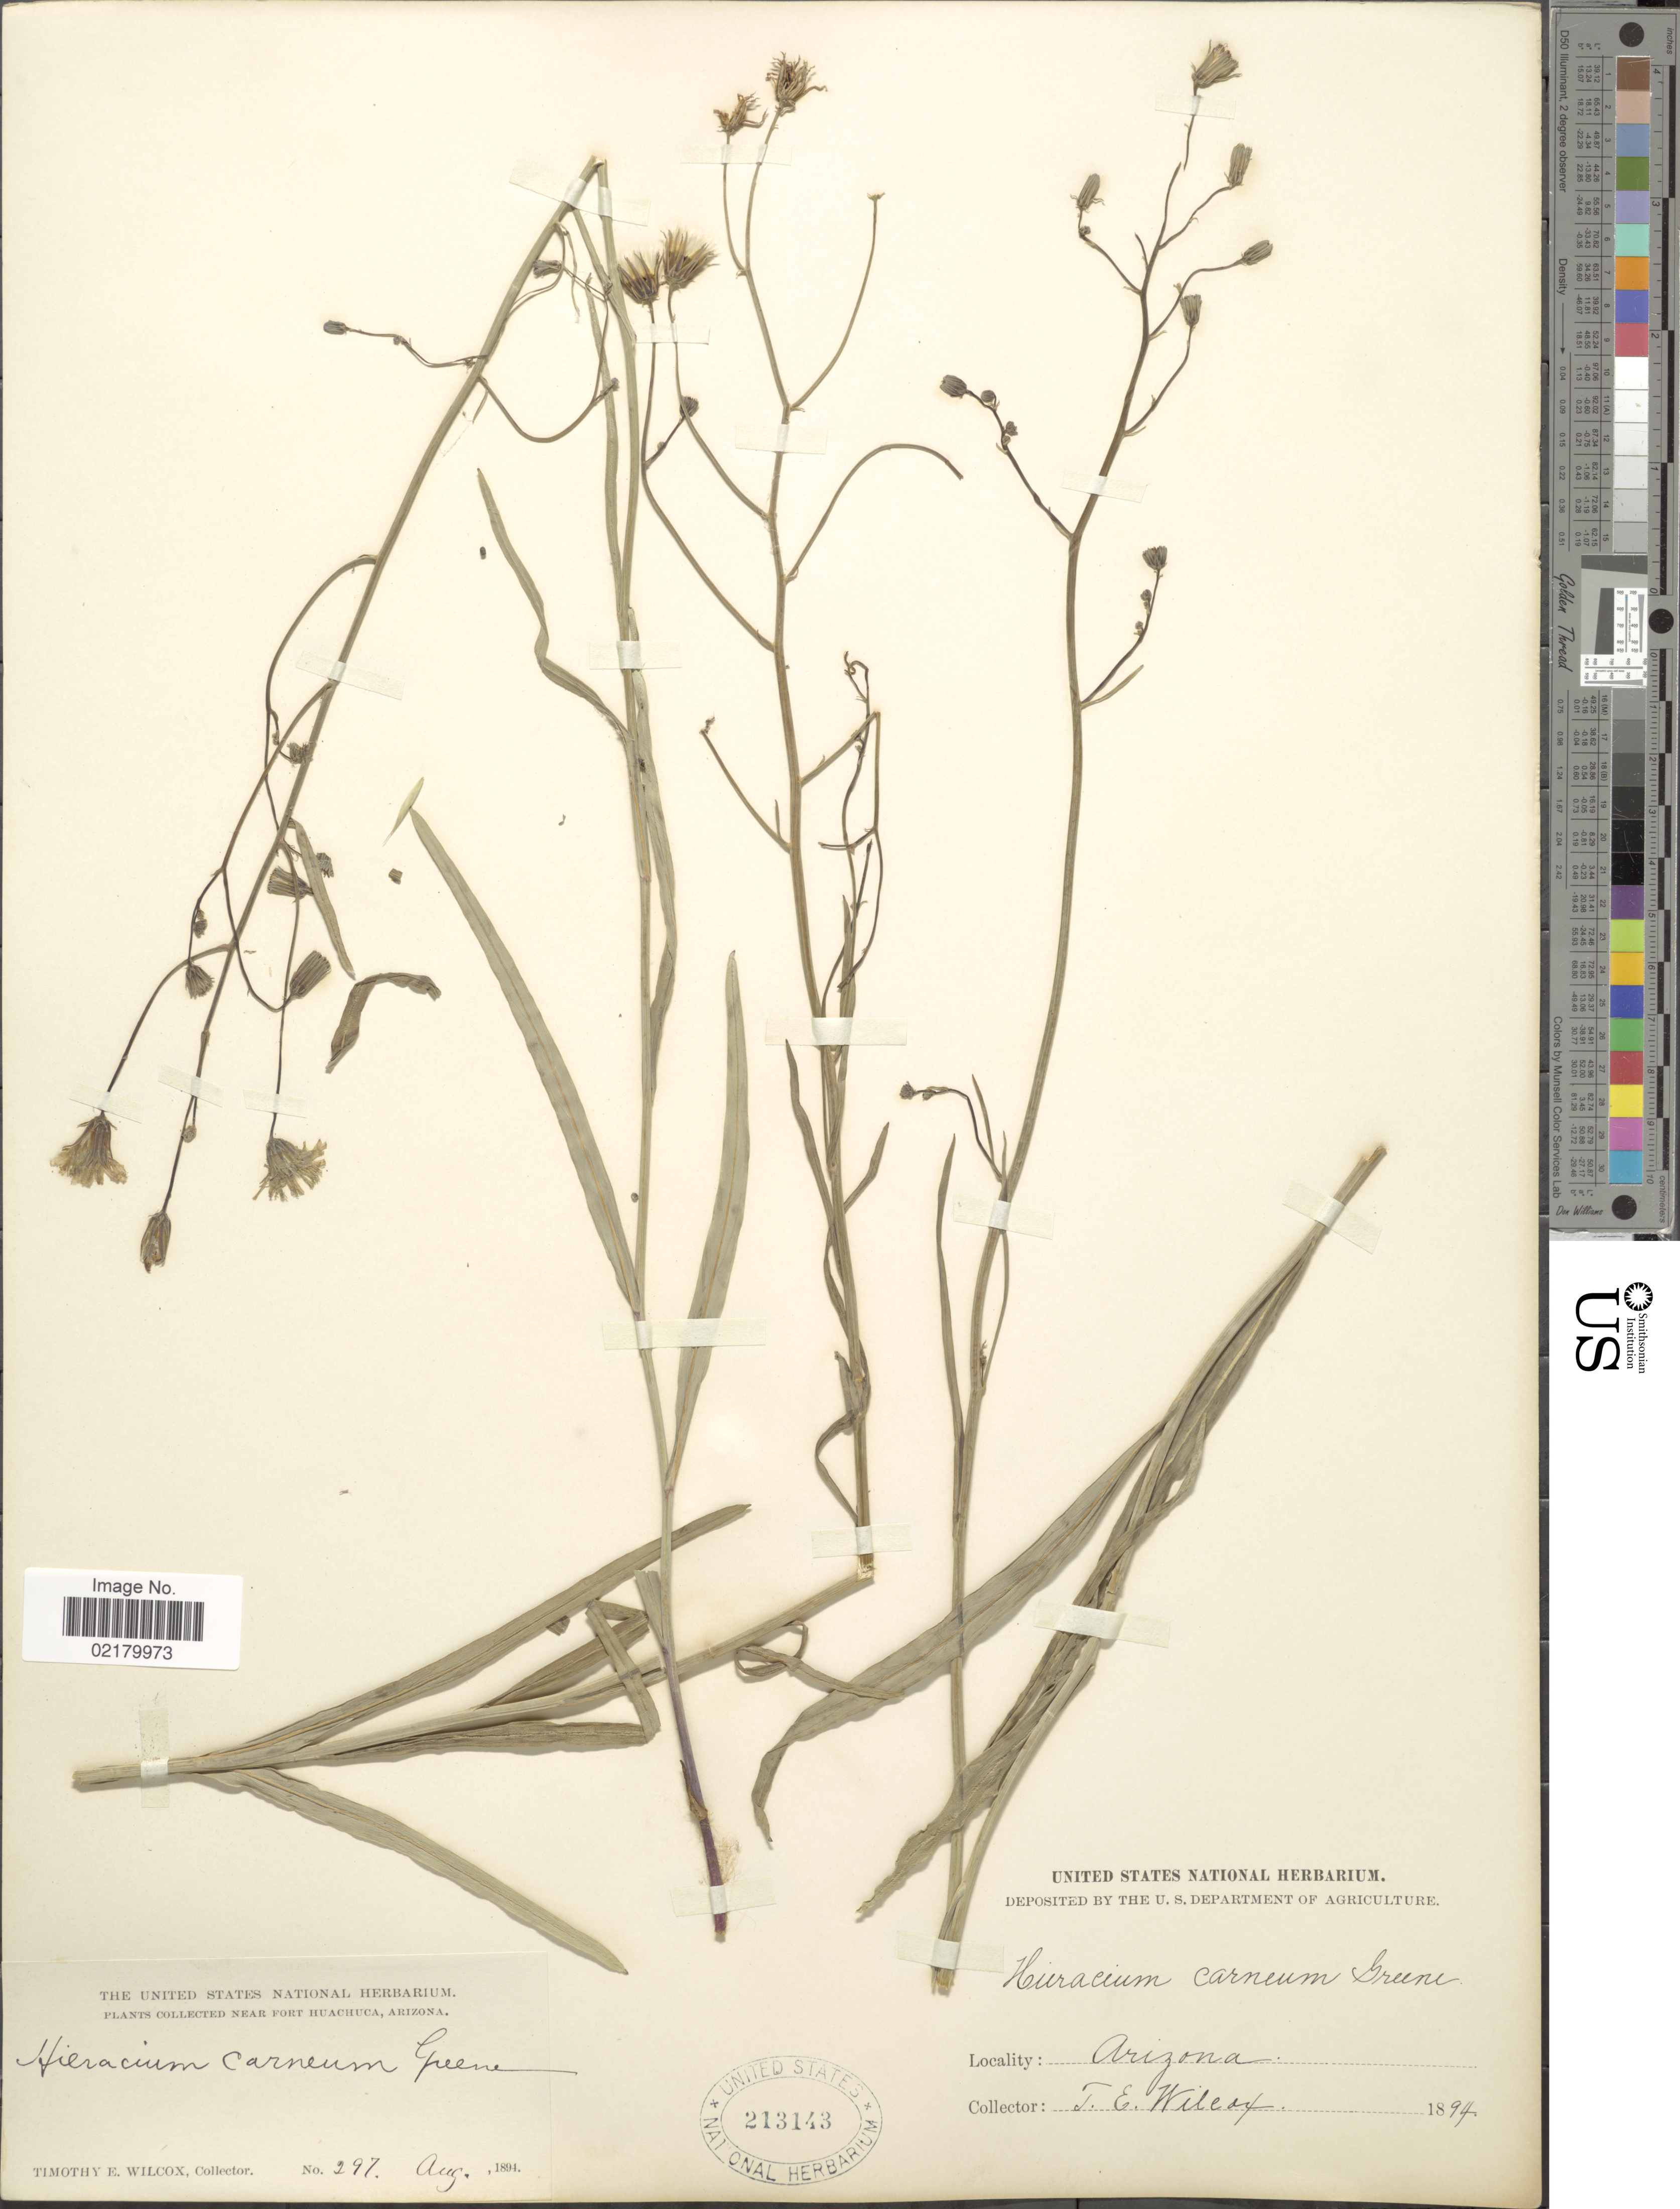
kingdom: Plantae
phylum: Tracheophyta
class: Magnoliopsida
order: Asterales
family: Asteraceae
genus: Hieracium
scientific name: Hieracium carneum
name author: Greene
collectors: T. E. Wilcox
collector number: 297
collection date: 1894-08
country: United States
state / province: Arizona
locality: Near Fort Huachuca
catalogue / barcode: US 213143